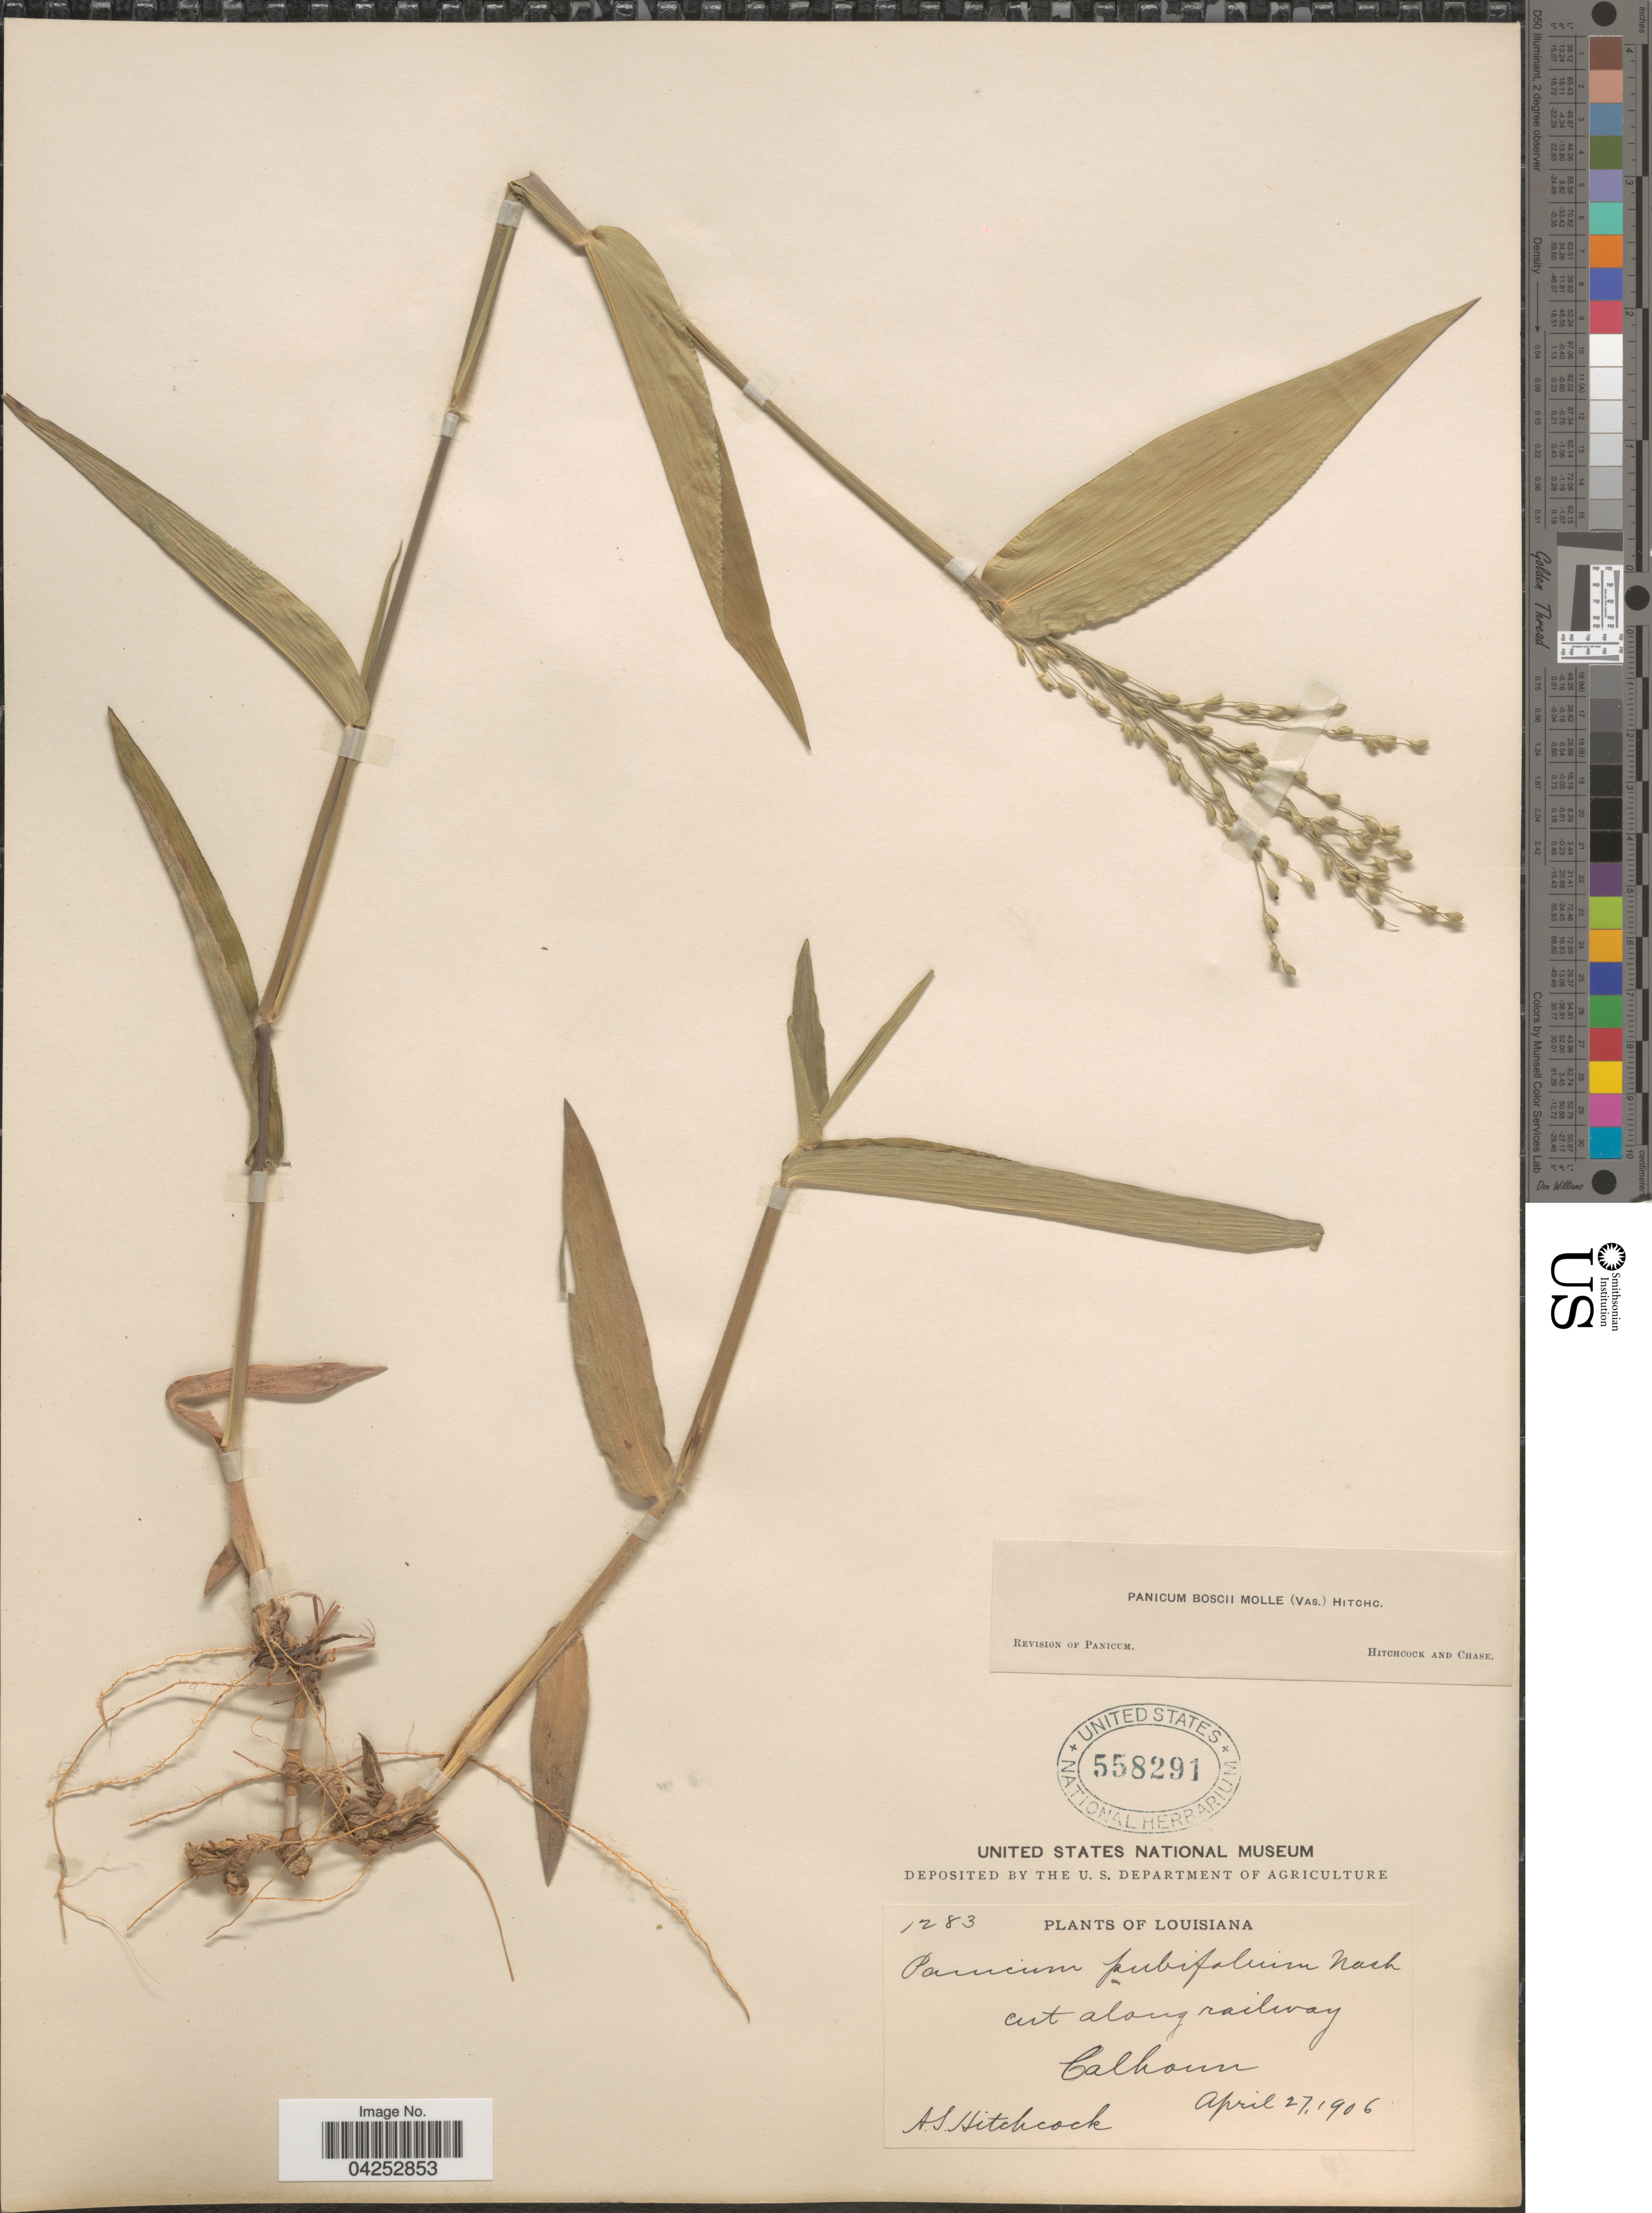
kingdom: Plantae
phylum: Tracheophyta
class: Liliopsida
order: Poales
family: Poaceae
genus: Dichanthelium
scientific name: Dichanthelium boscii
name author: (Poir.) Gould & C.A. Clark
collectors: A. S. Hitchcock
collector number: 1283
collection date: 1906-04-27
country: United States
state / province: Louisiana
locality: Cut along railway Calhoun.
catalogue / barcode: US 558291